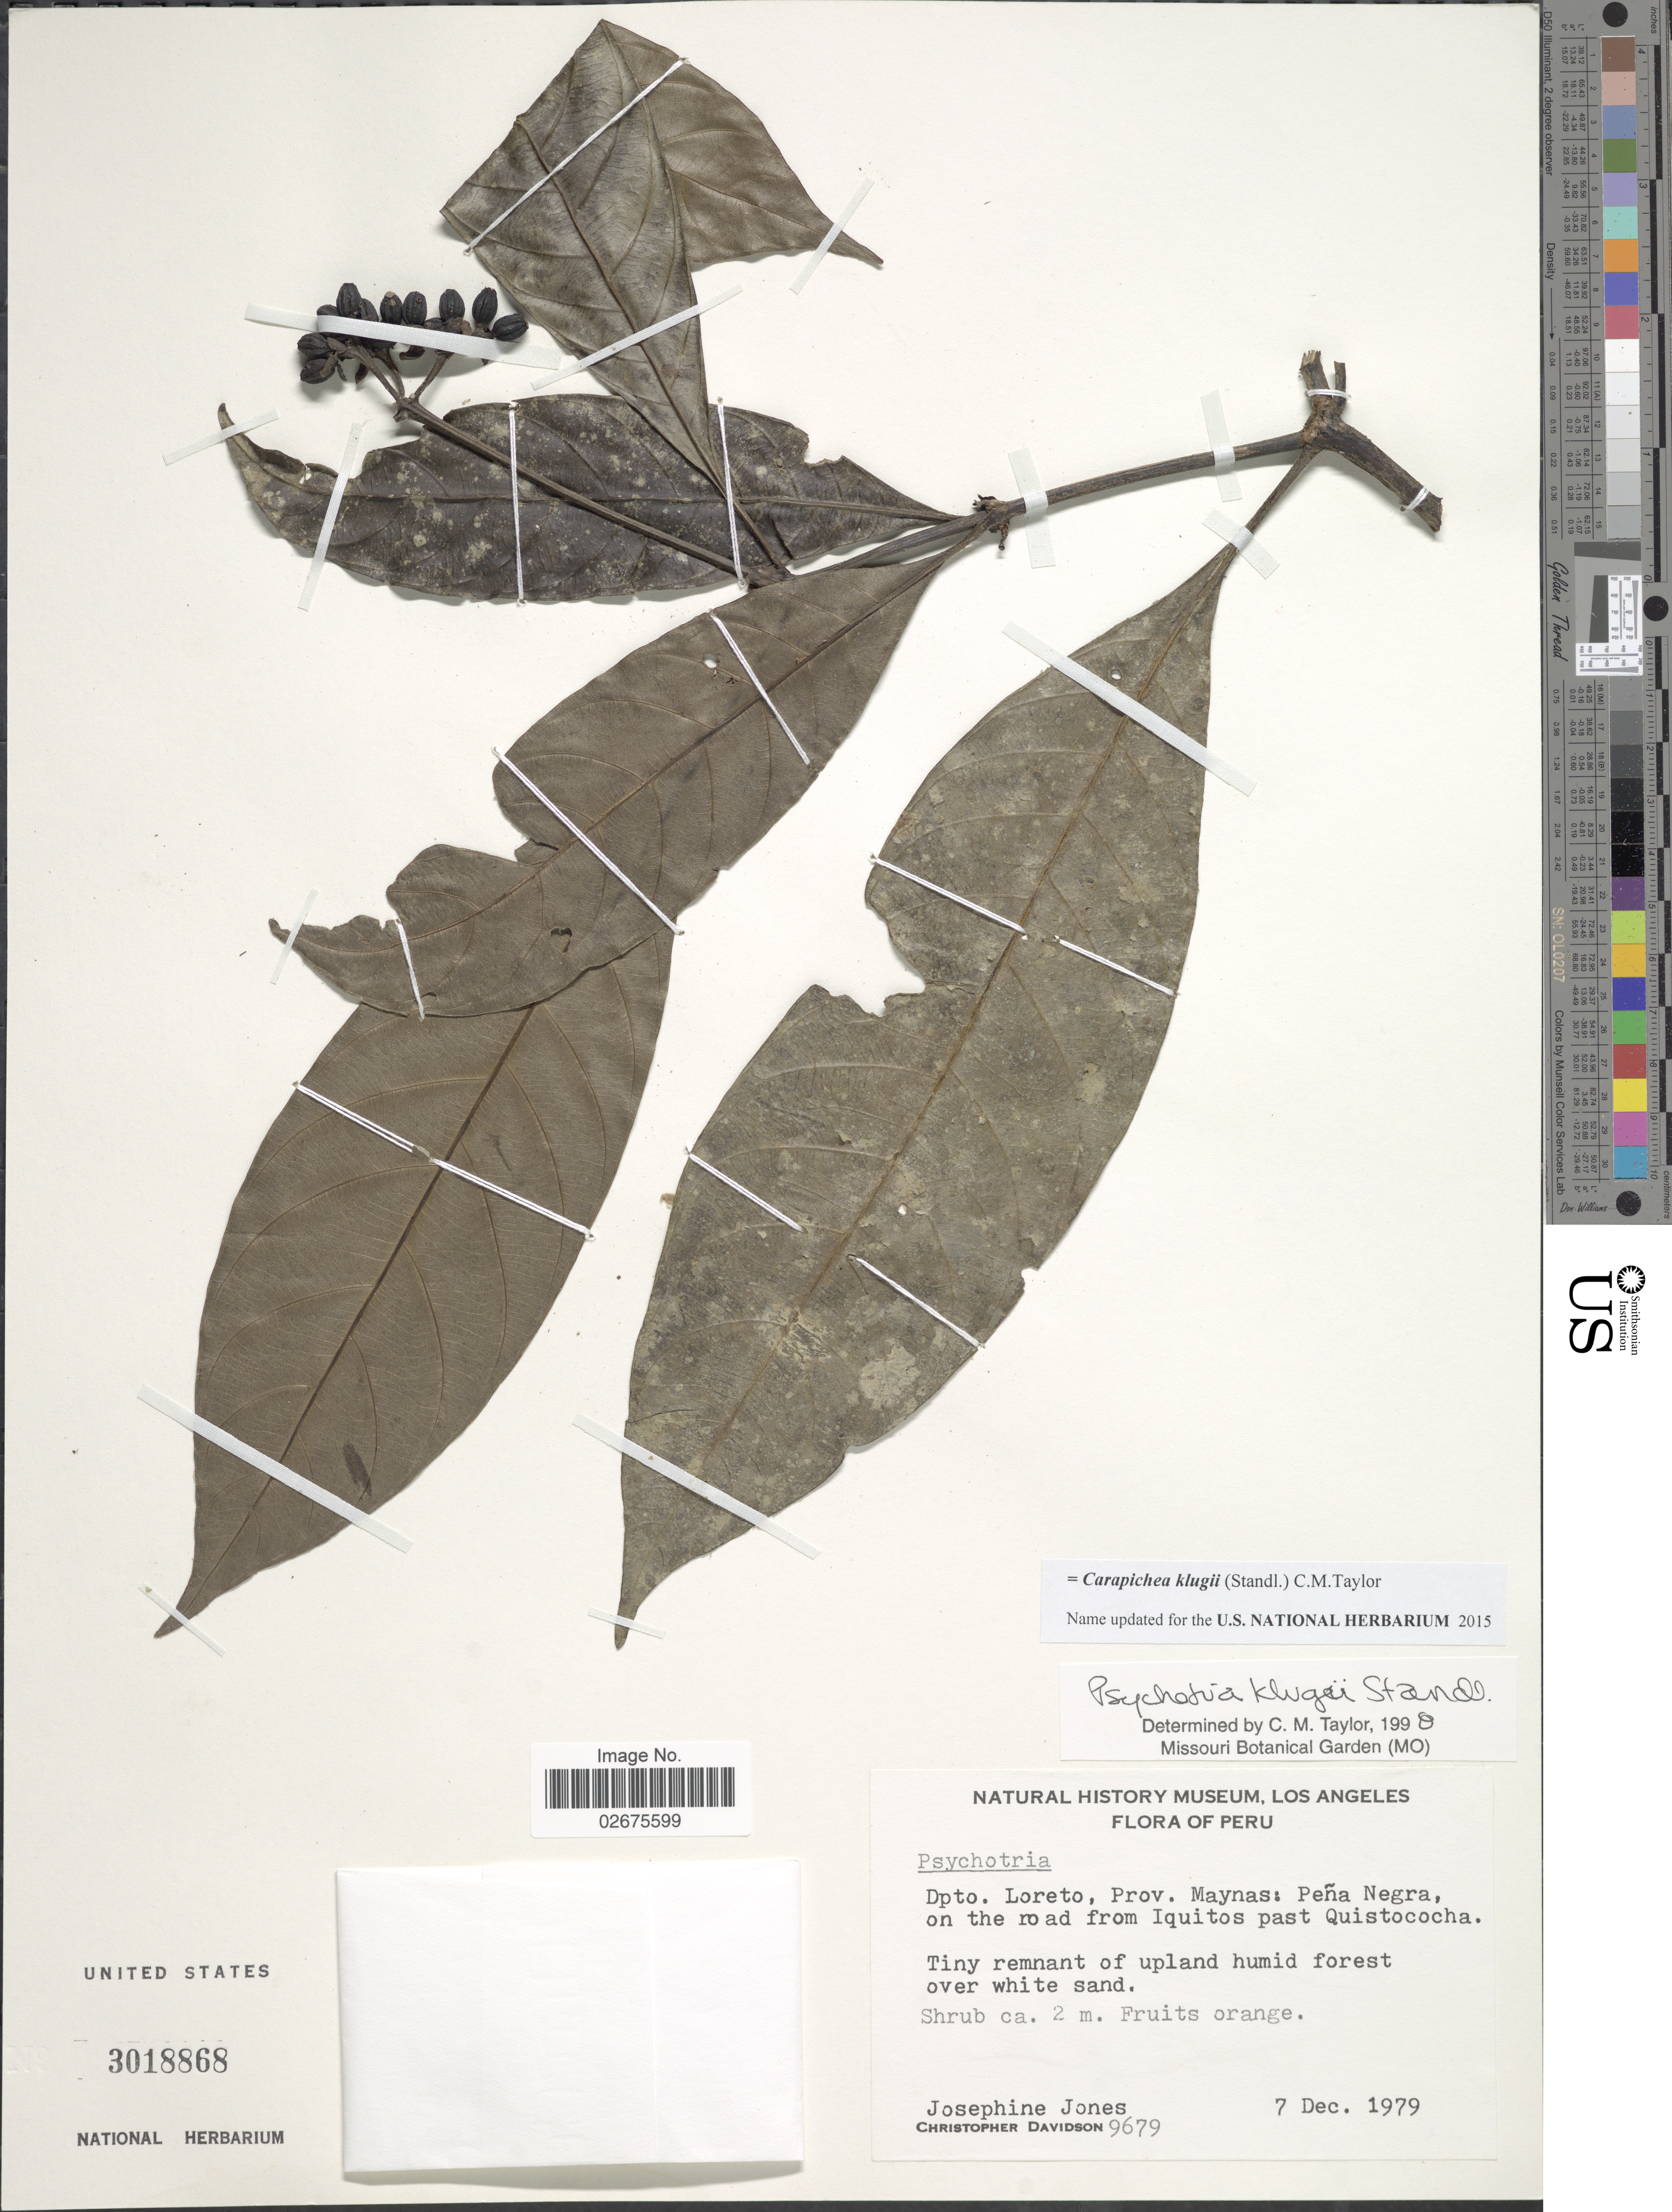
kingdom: Plantae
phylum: Tracheophyta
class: Magnoliopsida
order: Gentianales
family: Rubiaceae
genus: Carapichea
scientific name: Carapichea klugii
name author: (Standl.) C.M. Taylor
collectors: J. Jones & C. Davidson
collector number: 9679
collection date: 1979-12-07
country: Peru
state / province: Loreto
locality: Prov. Maynas; Pena Negra on the road from Iquitos past Quistococha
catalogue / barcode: US 3018868